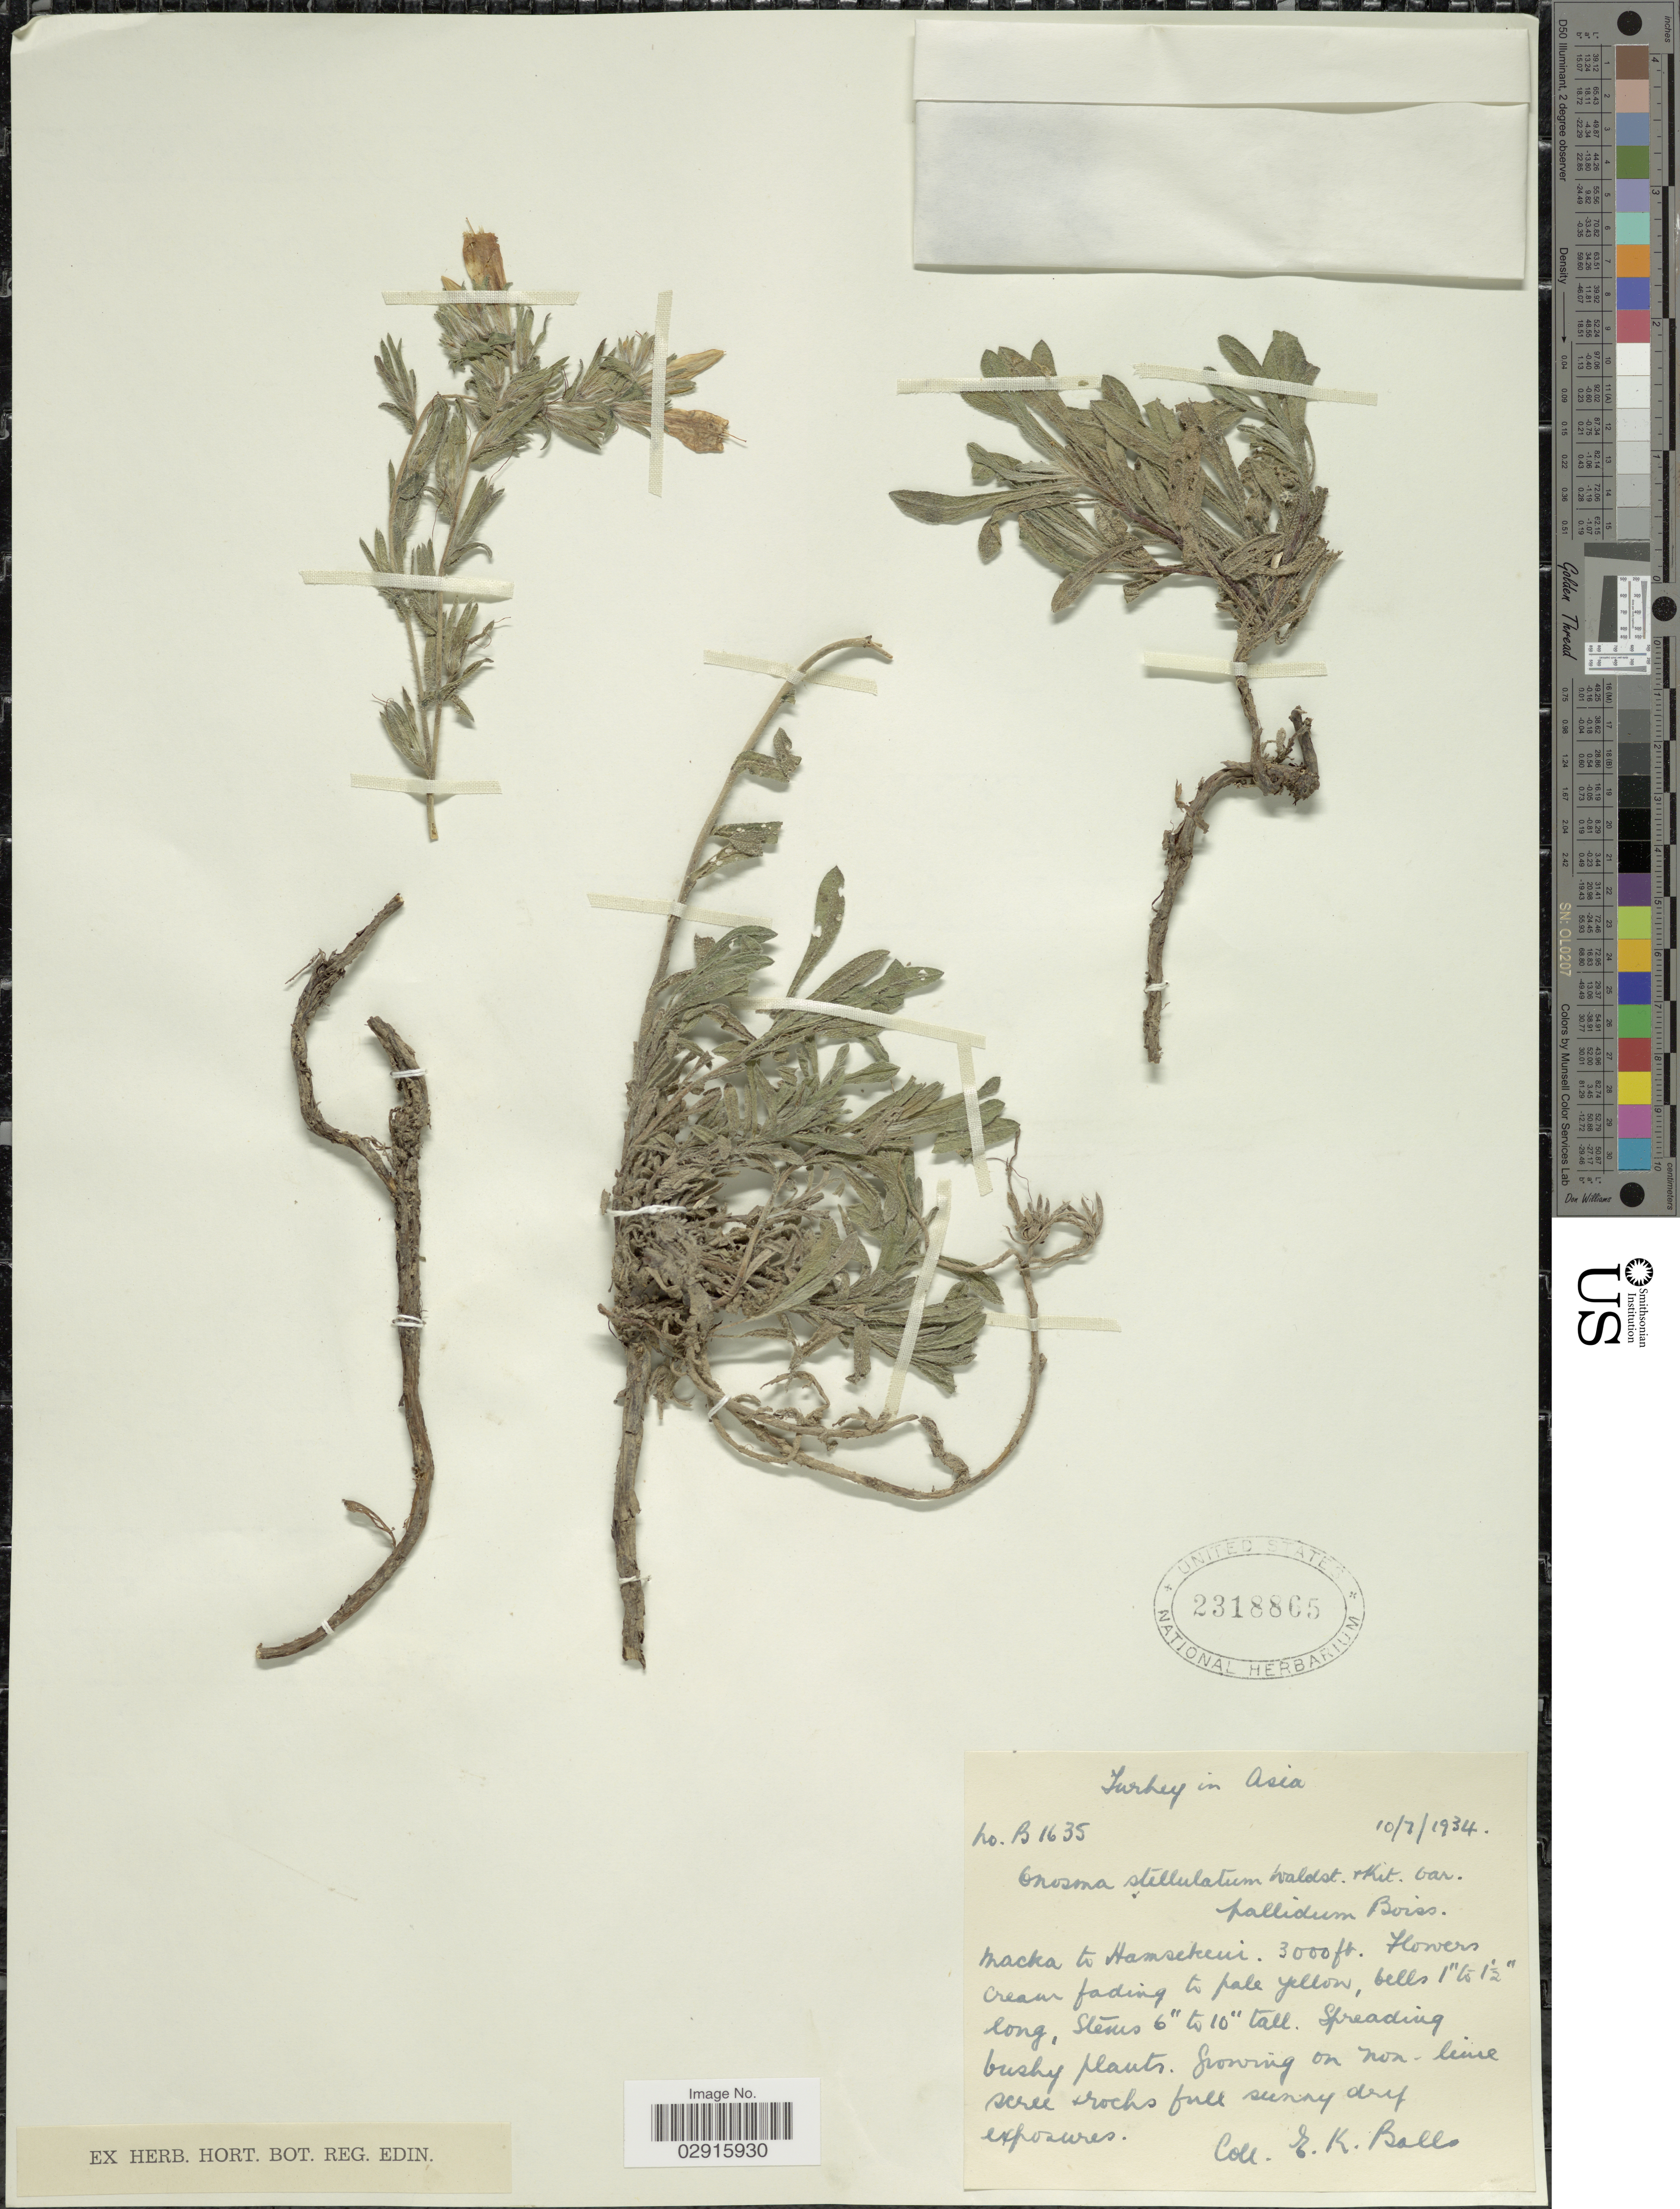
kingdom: Plantae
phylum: Tracheophyta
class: Magnoliopsida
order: Boraginales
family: Boraginaceae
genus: Onosma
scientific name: Onosma stellulata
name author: Waldst. & Kit.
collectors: E. K. Balls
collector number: B1635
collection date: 1934-07-10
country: Turkey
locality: Turkey in Asia, Macka to Hamsekeni.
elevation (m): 914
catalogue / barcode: US 2318865